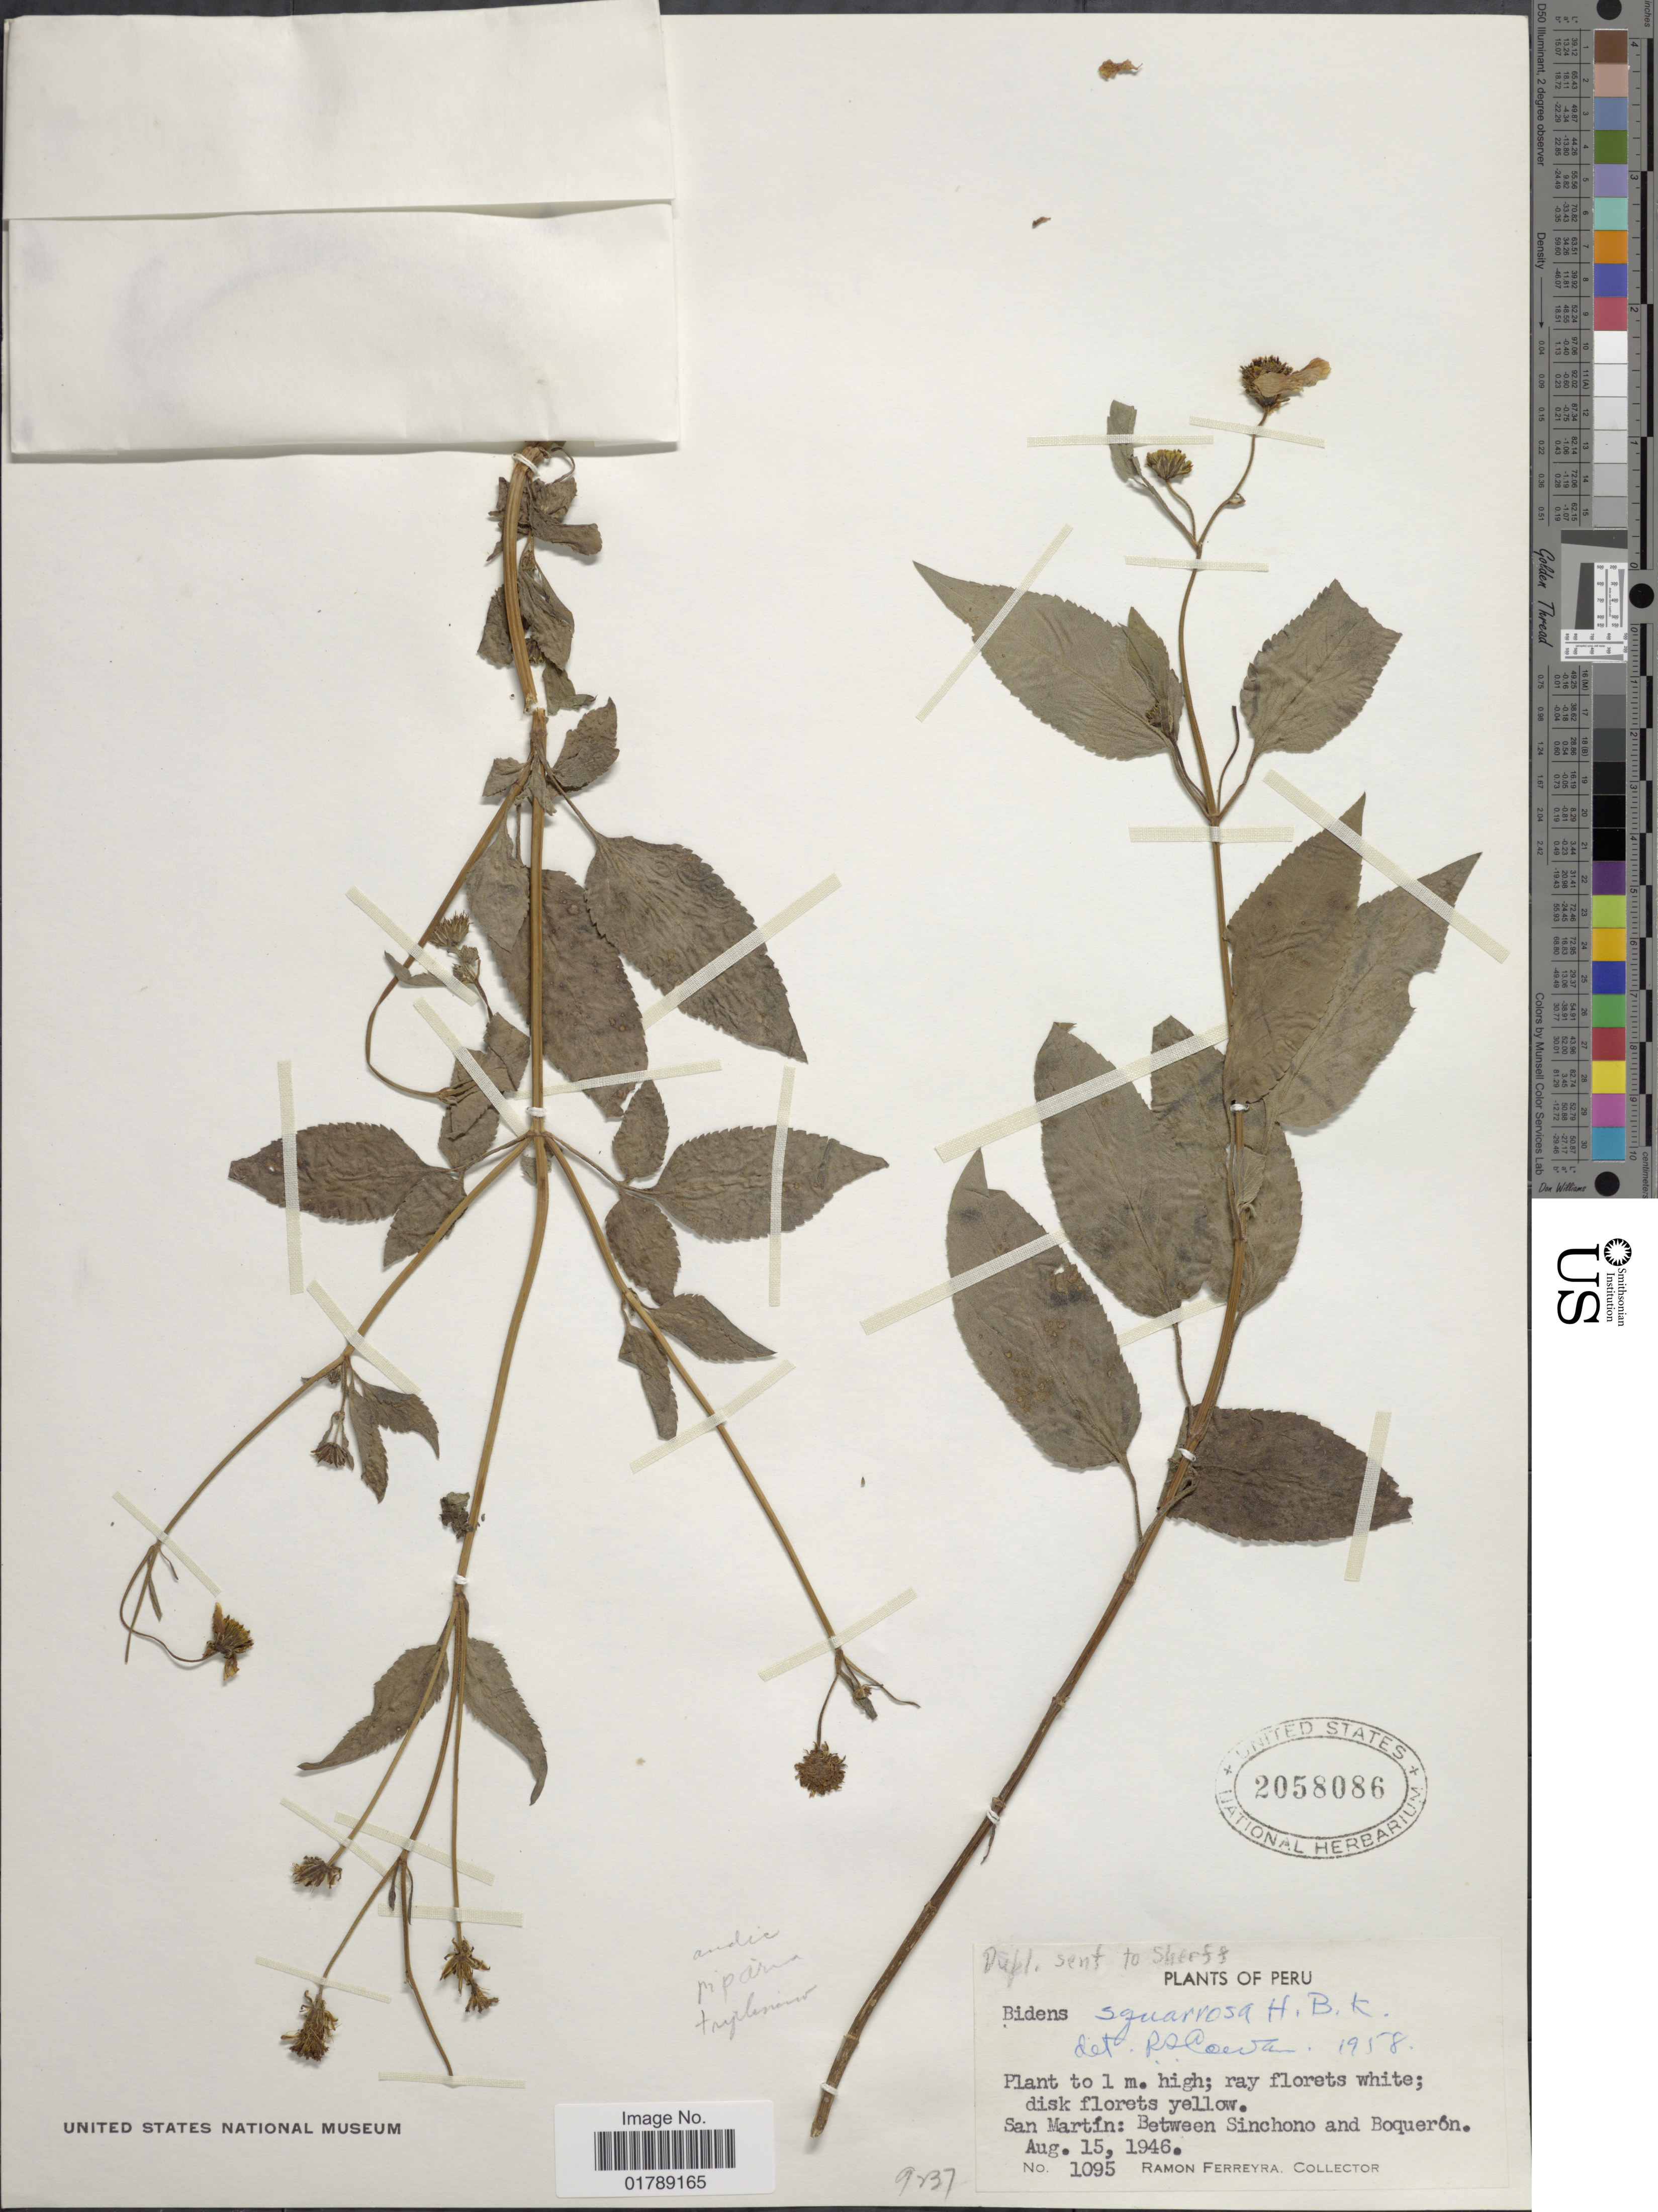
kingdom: Plantae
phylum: Tracheophyta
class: Magnoliopsida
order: Asterales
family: Asteraceae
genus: Bidens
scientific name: Bidens squarrosa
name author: Kunth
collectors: R. A. Ferreyra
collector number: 1095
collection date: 1946-08-15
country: Peru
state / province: San Martín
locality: Between Sinchono and Boquerón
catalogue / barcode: US 2058086